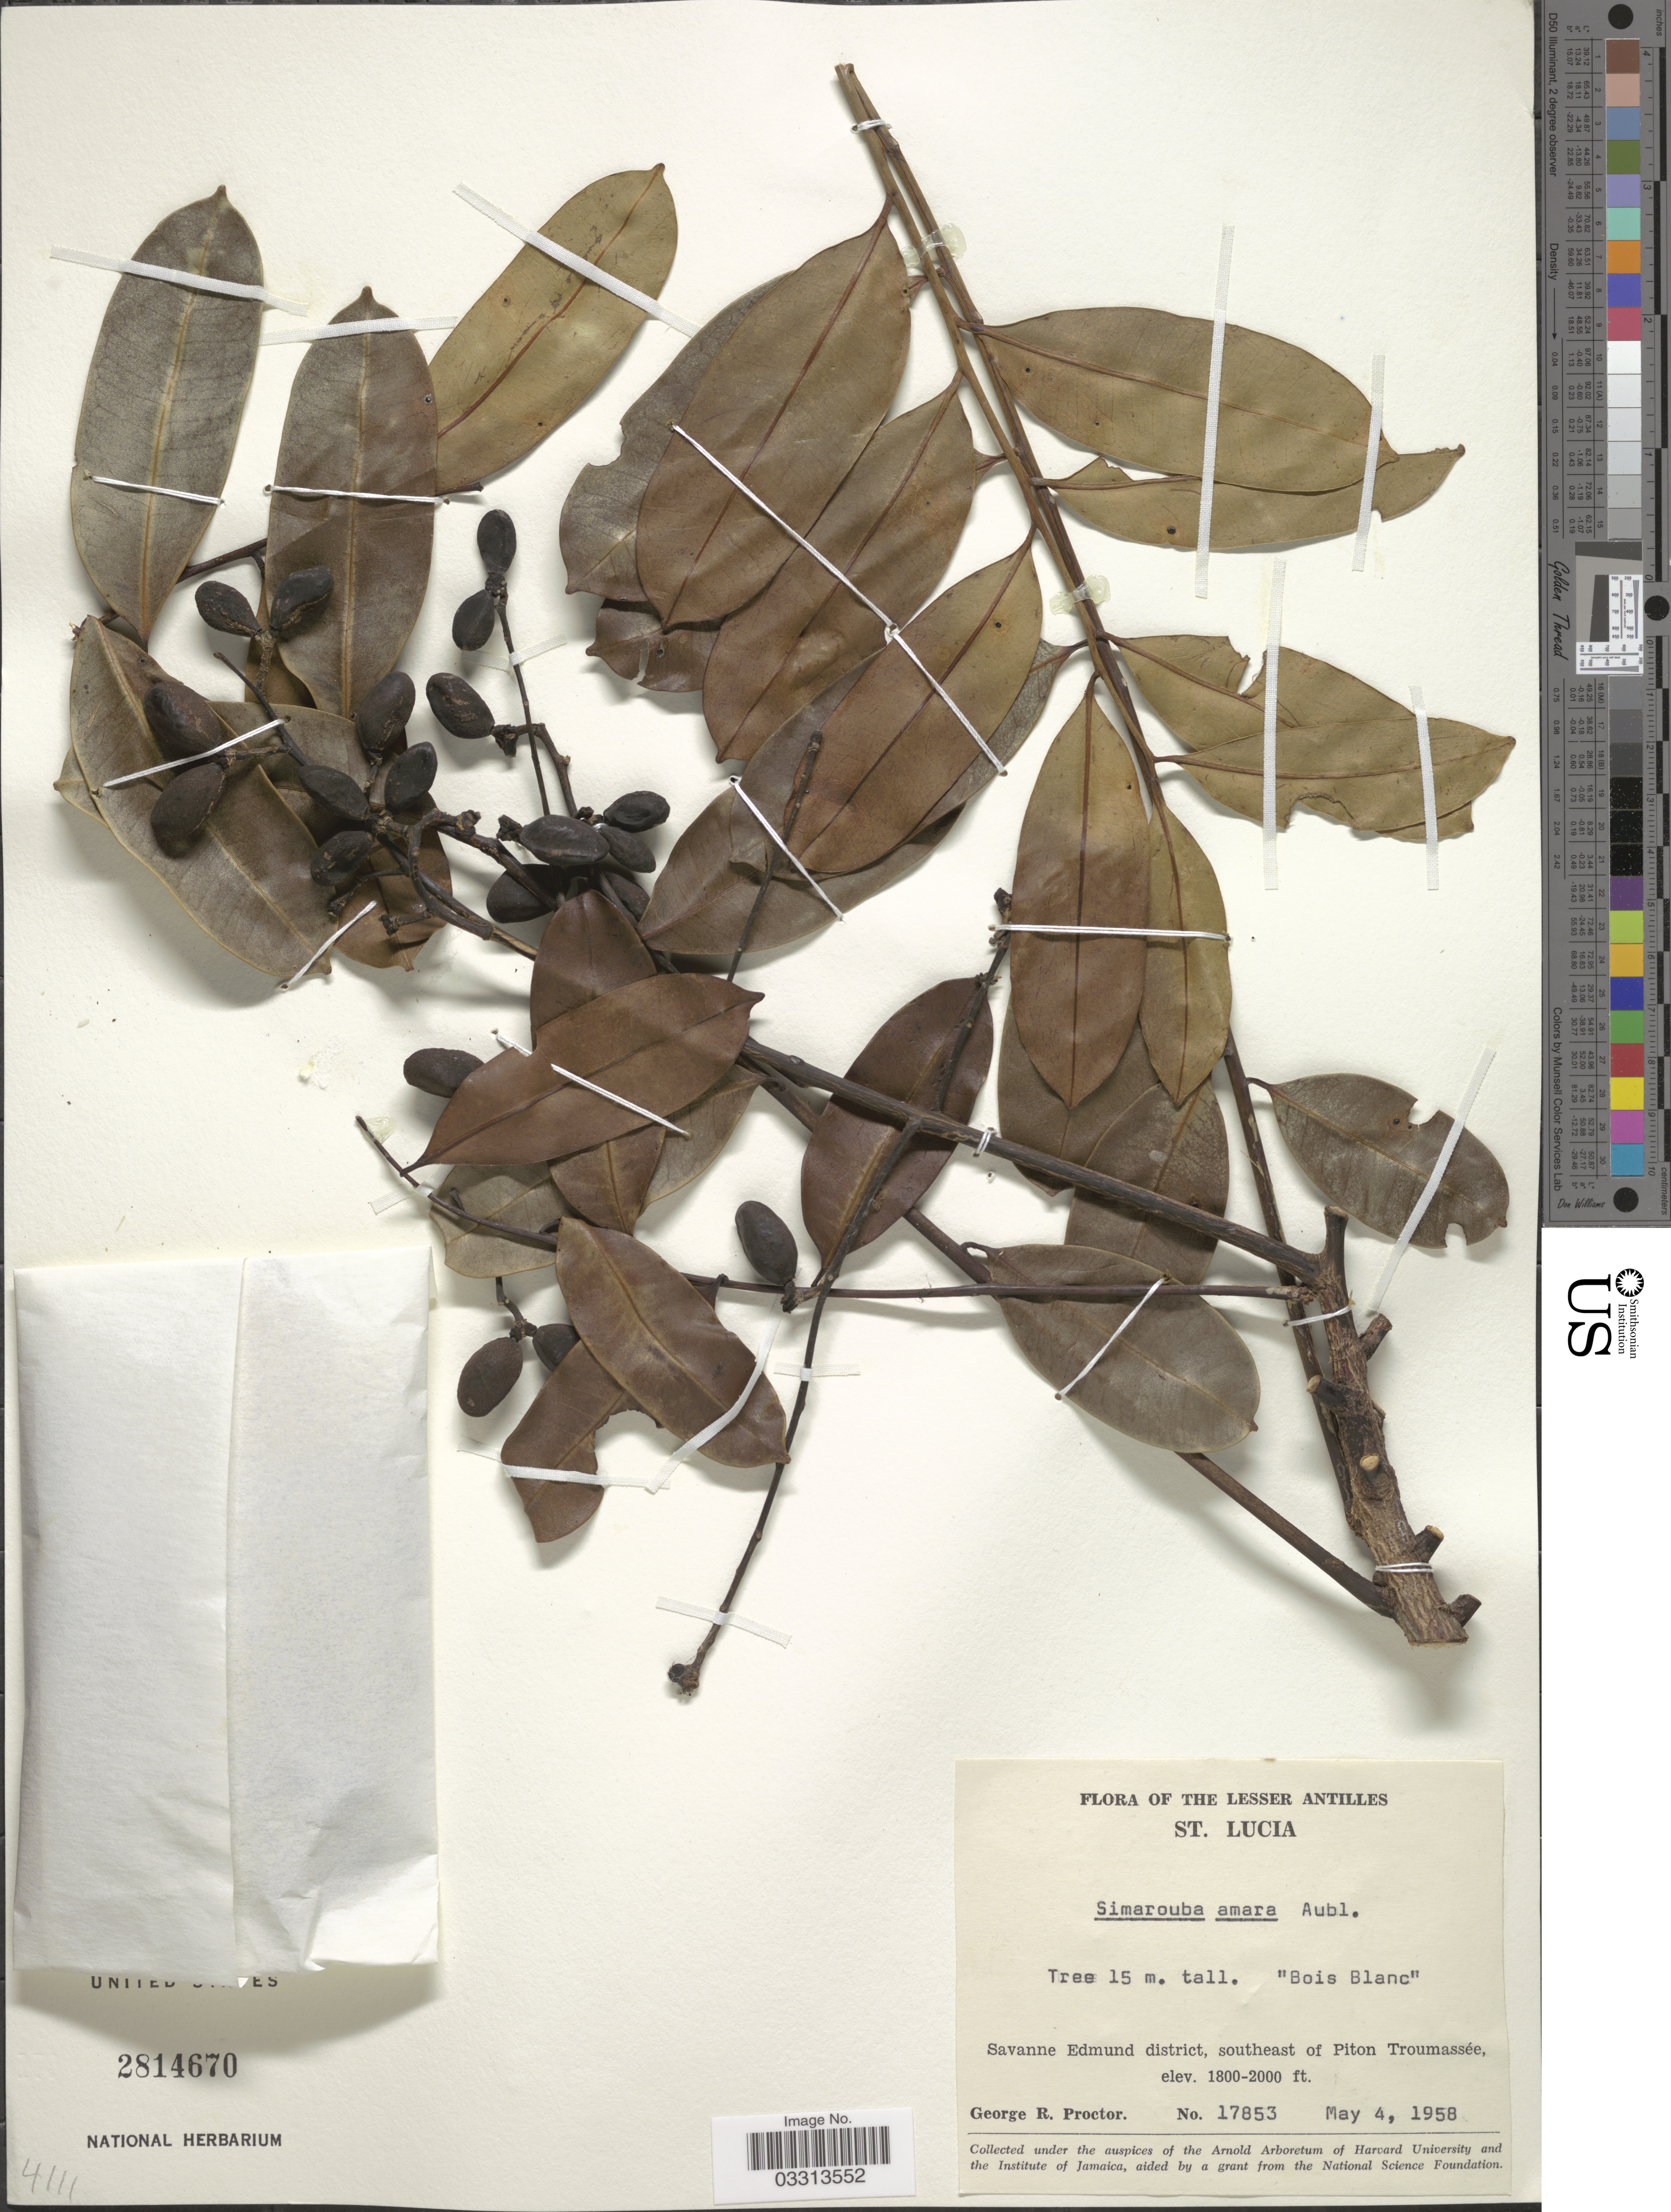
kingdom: Plantae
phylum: Tracheophyta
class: Magnoliopsida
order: Sapindales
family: Simaroubaceae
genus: Simarouba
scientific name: Simarouba amara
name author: Aubl.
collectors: G. R. Proctor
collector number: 17853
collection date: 1958-05-04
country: St. Lucia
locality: The Lesser Antilles, Savanne Edmund district, southeast of Piton Troumassée.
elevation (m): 549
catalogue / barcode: US 2814670